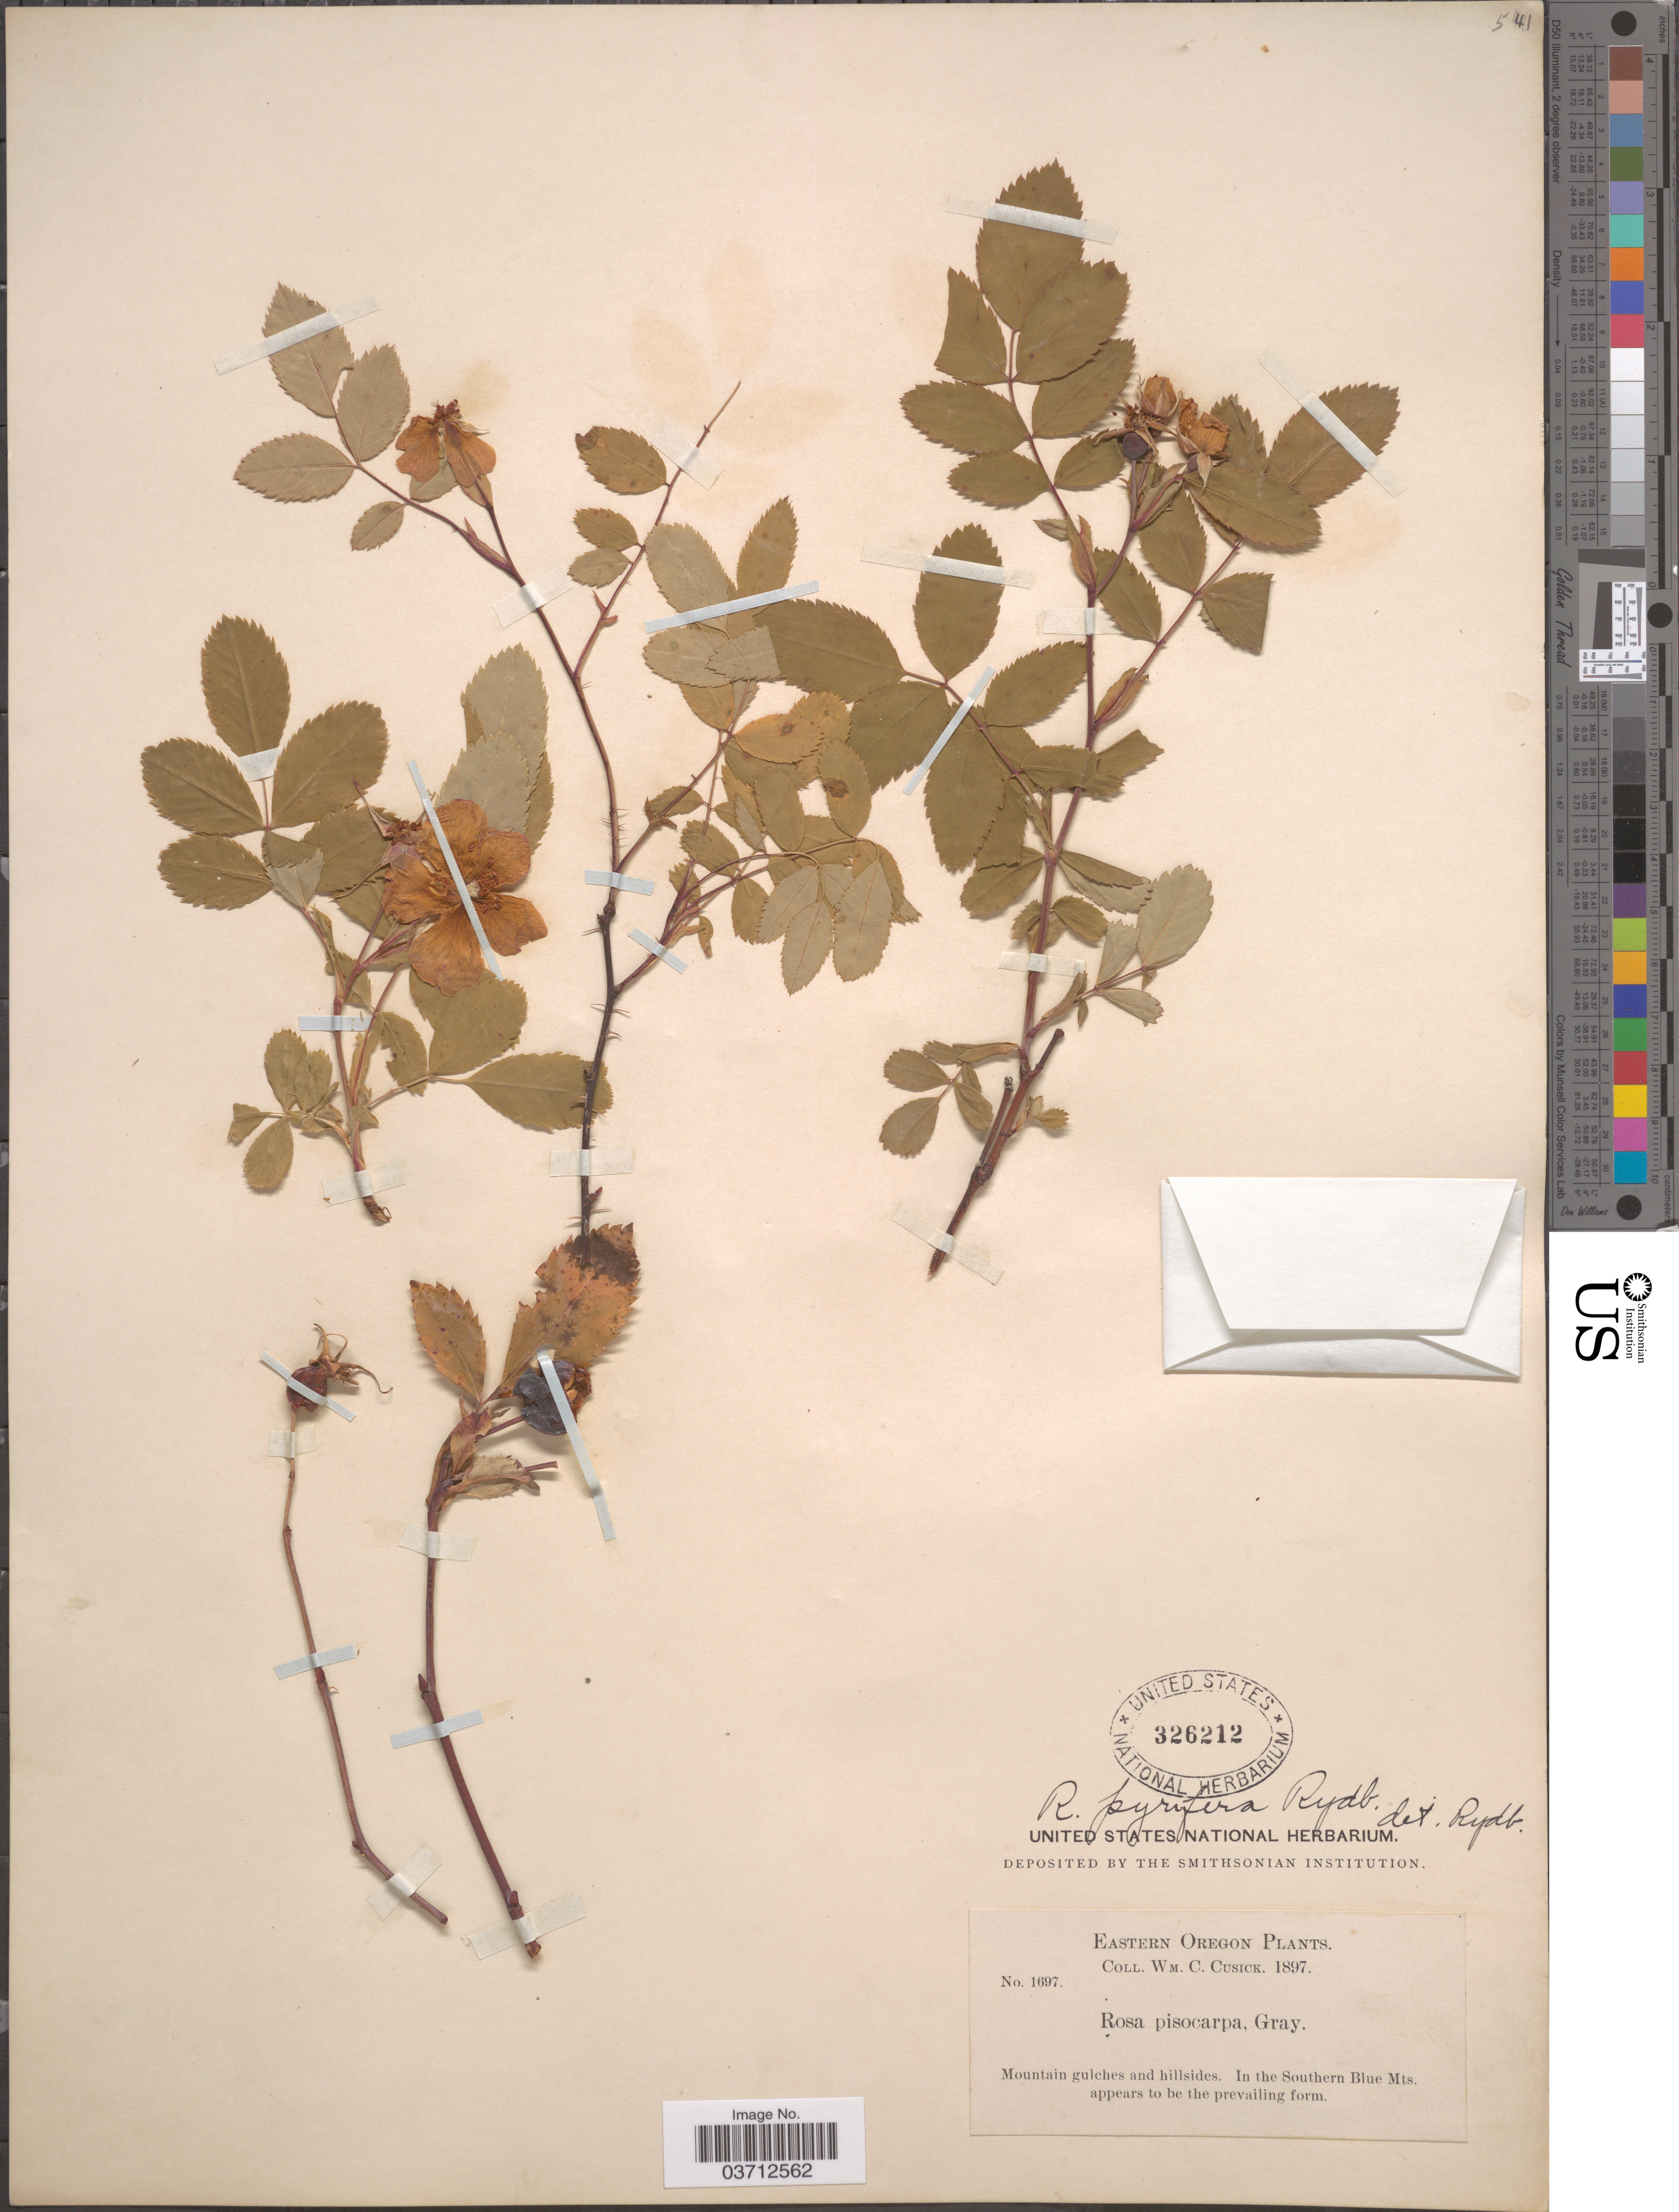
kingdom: Plantae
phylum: Tracheophyta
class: Magnoliopsida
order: Rosales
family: Rosaceae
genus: Rosa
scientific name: Rosa woodsii var. ultramontana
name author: Lindl.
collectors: W. C. Cusick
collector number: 1697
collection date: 1897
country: United States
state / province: Oregon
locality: Eastern Oregon. Mountain gulches and hillsides. In the Southern Blue Mts. appears to be the prevailing form.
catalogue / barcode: US 326212